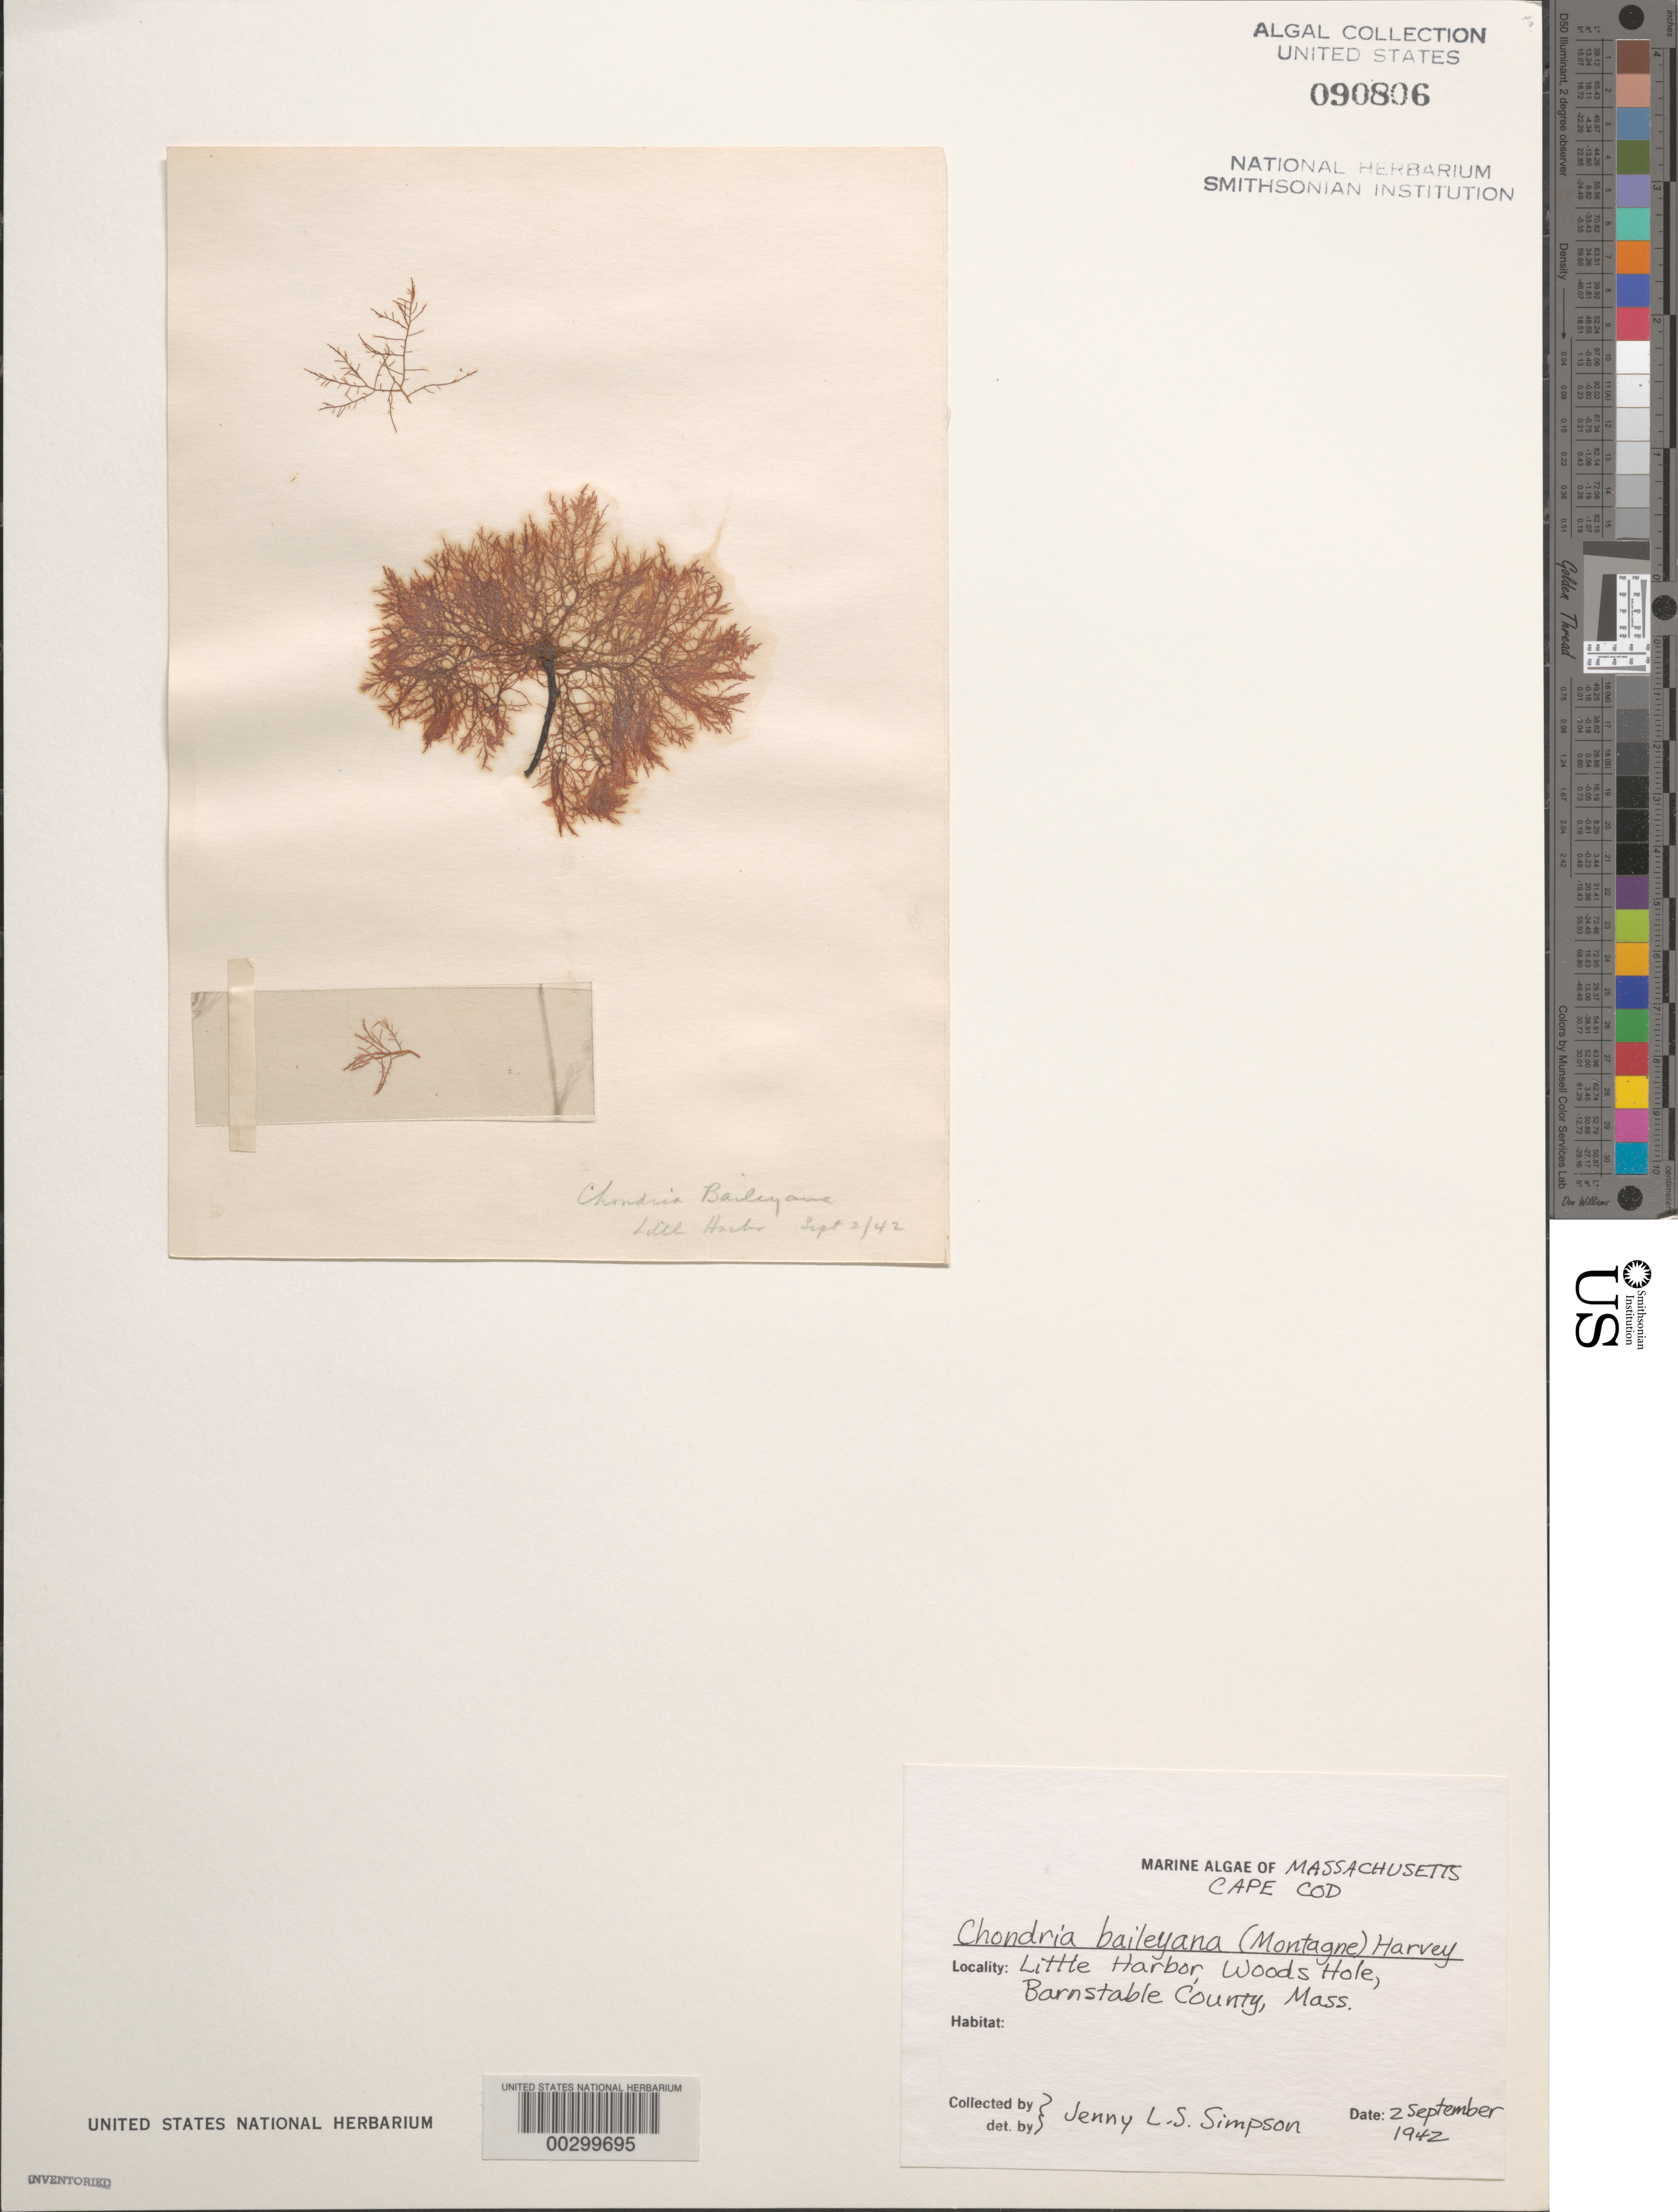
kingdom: Plantae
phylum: Rhodophyta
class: Florideophyceae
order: Ceramiales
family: Rhodomelaceae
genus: Chondria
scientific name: Chondria baileyana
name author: (Mont.) Harv.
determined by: Simpson, J. L. S.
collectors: J. Simpson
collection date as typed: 02 Sep 1942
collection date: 1942-09-02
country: United States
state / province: Massachusetts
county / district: Barnstable County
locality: Woods Hole, Little Harbor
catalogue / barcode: US 90806